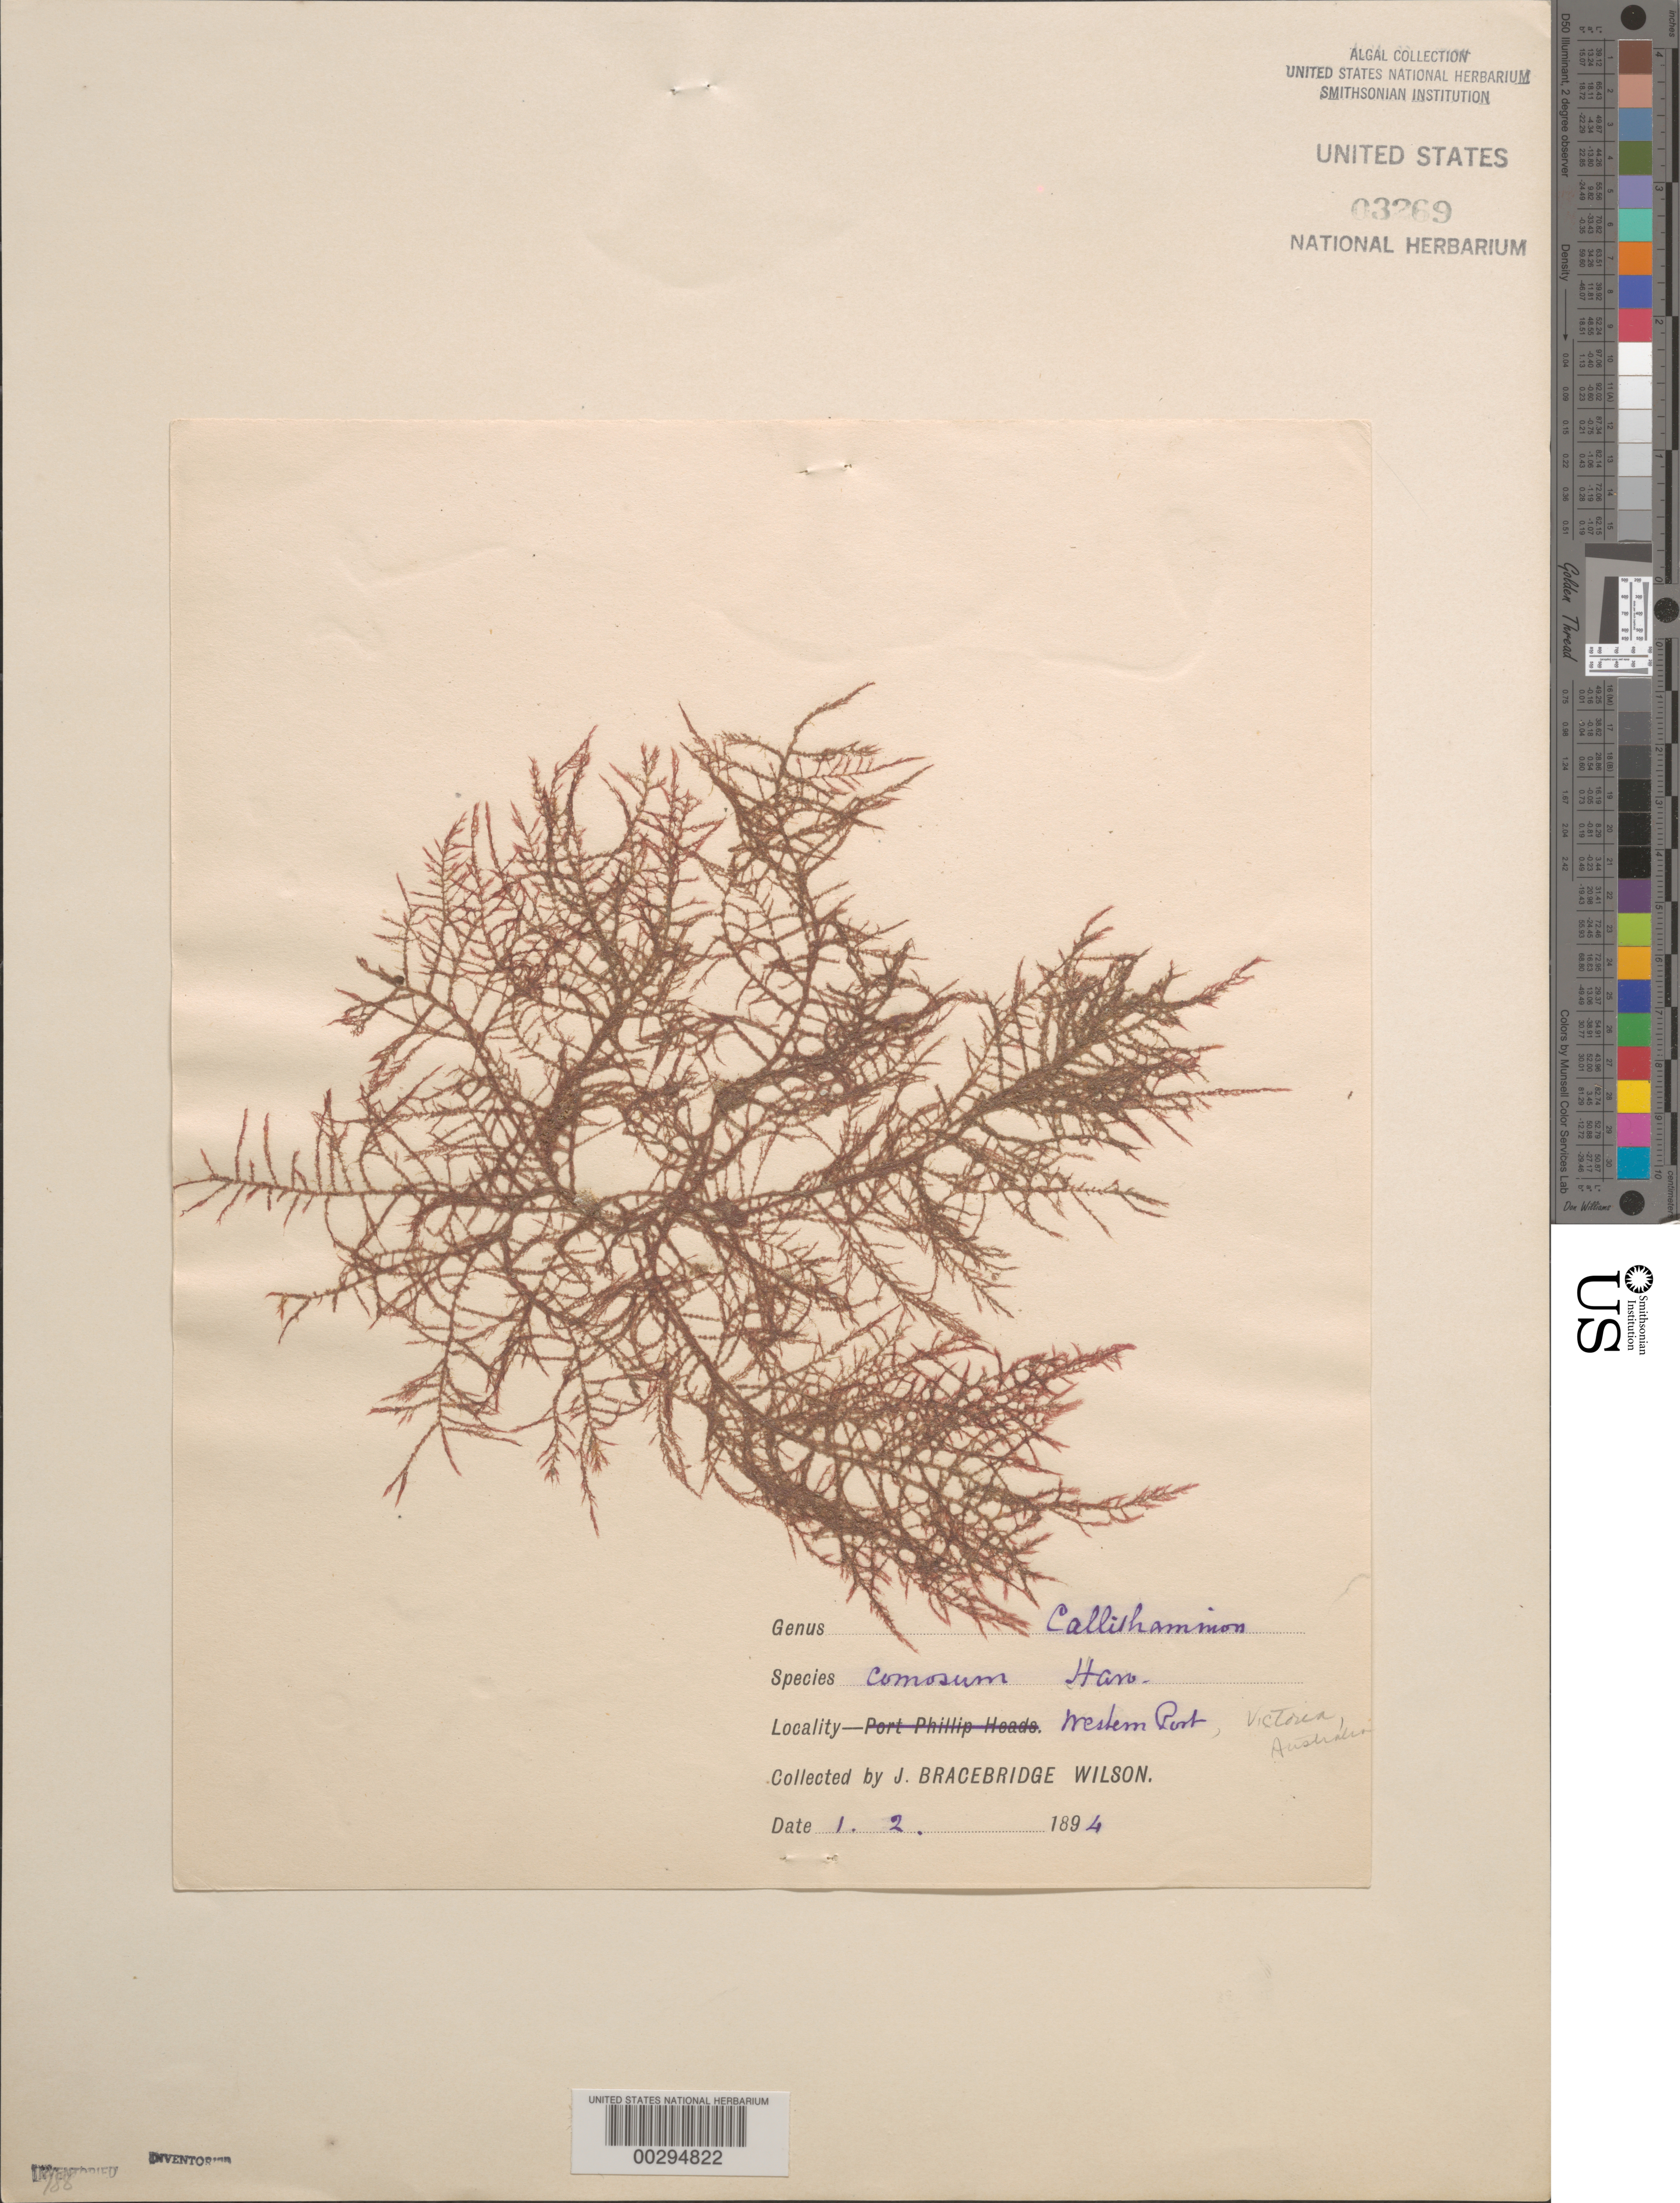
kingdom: Plantae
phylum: Rhodophyta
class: Florideophyceae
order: Ceramiales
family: Ceramiaceae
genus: Warrenia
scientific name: Warrenia comosa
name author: (Harv.) Harv. ex F. Schmitz & Hauptfleisch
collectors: J. B. Wilson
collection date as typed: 01 Feb 1894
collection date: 1894-02-01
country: Australia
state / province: Victoria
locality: Western Port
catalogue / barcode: US 3269